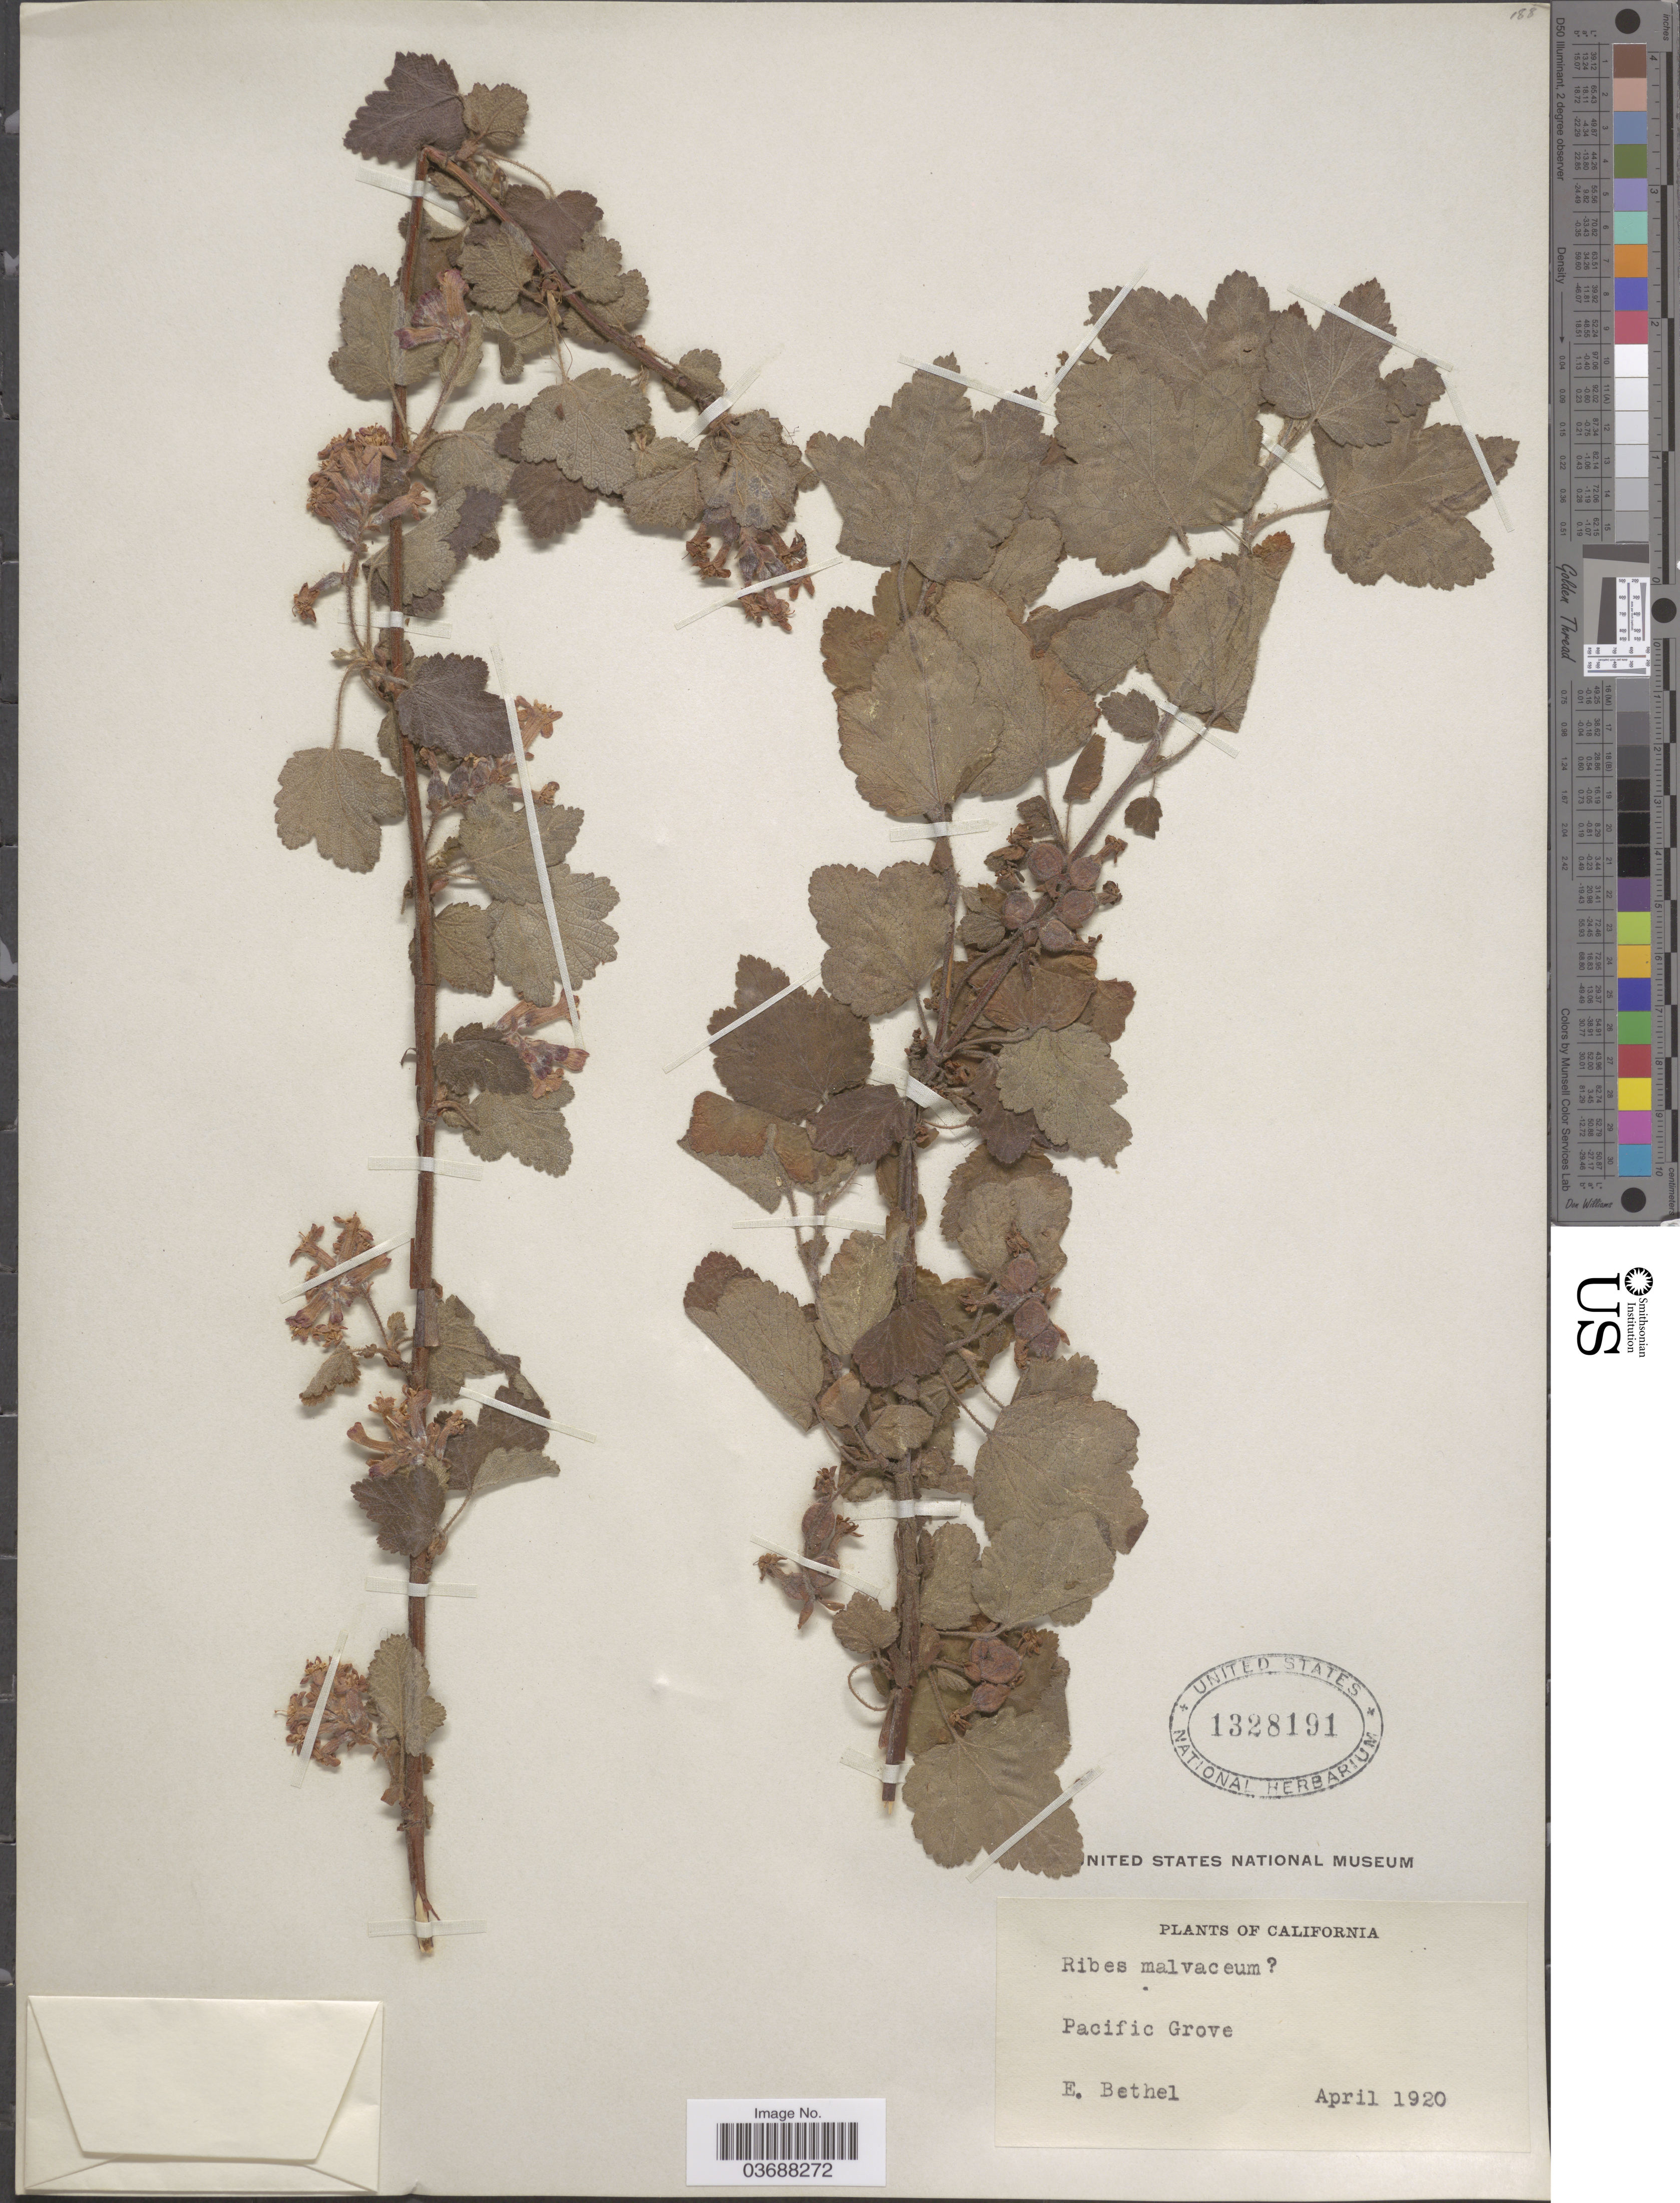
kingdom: Plantae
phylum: Tracheophyta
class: Magnoliopsida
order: Saxifragales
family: Grossulariaceae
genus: Ribes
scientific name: Ribes malvaceum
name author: Sm.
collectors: E. Bethel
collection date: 1920-04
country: United States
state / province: California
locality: Pacific Grove.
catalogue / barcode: US 1328191